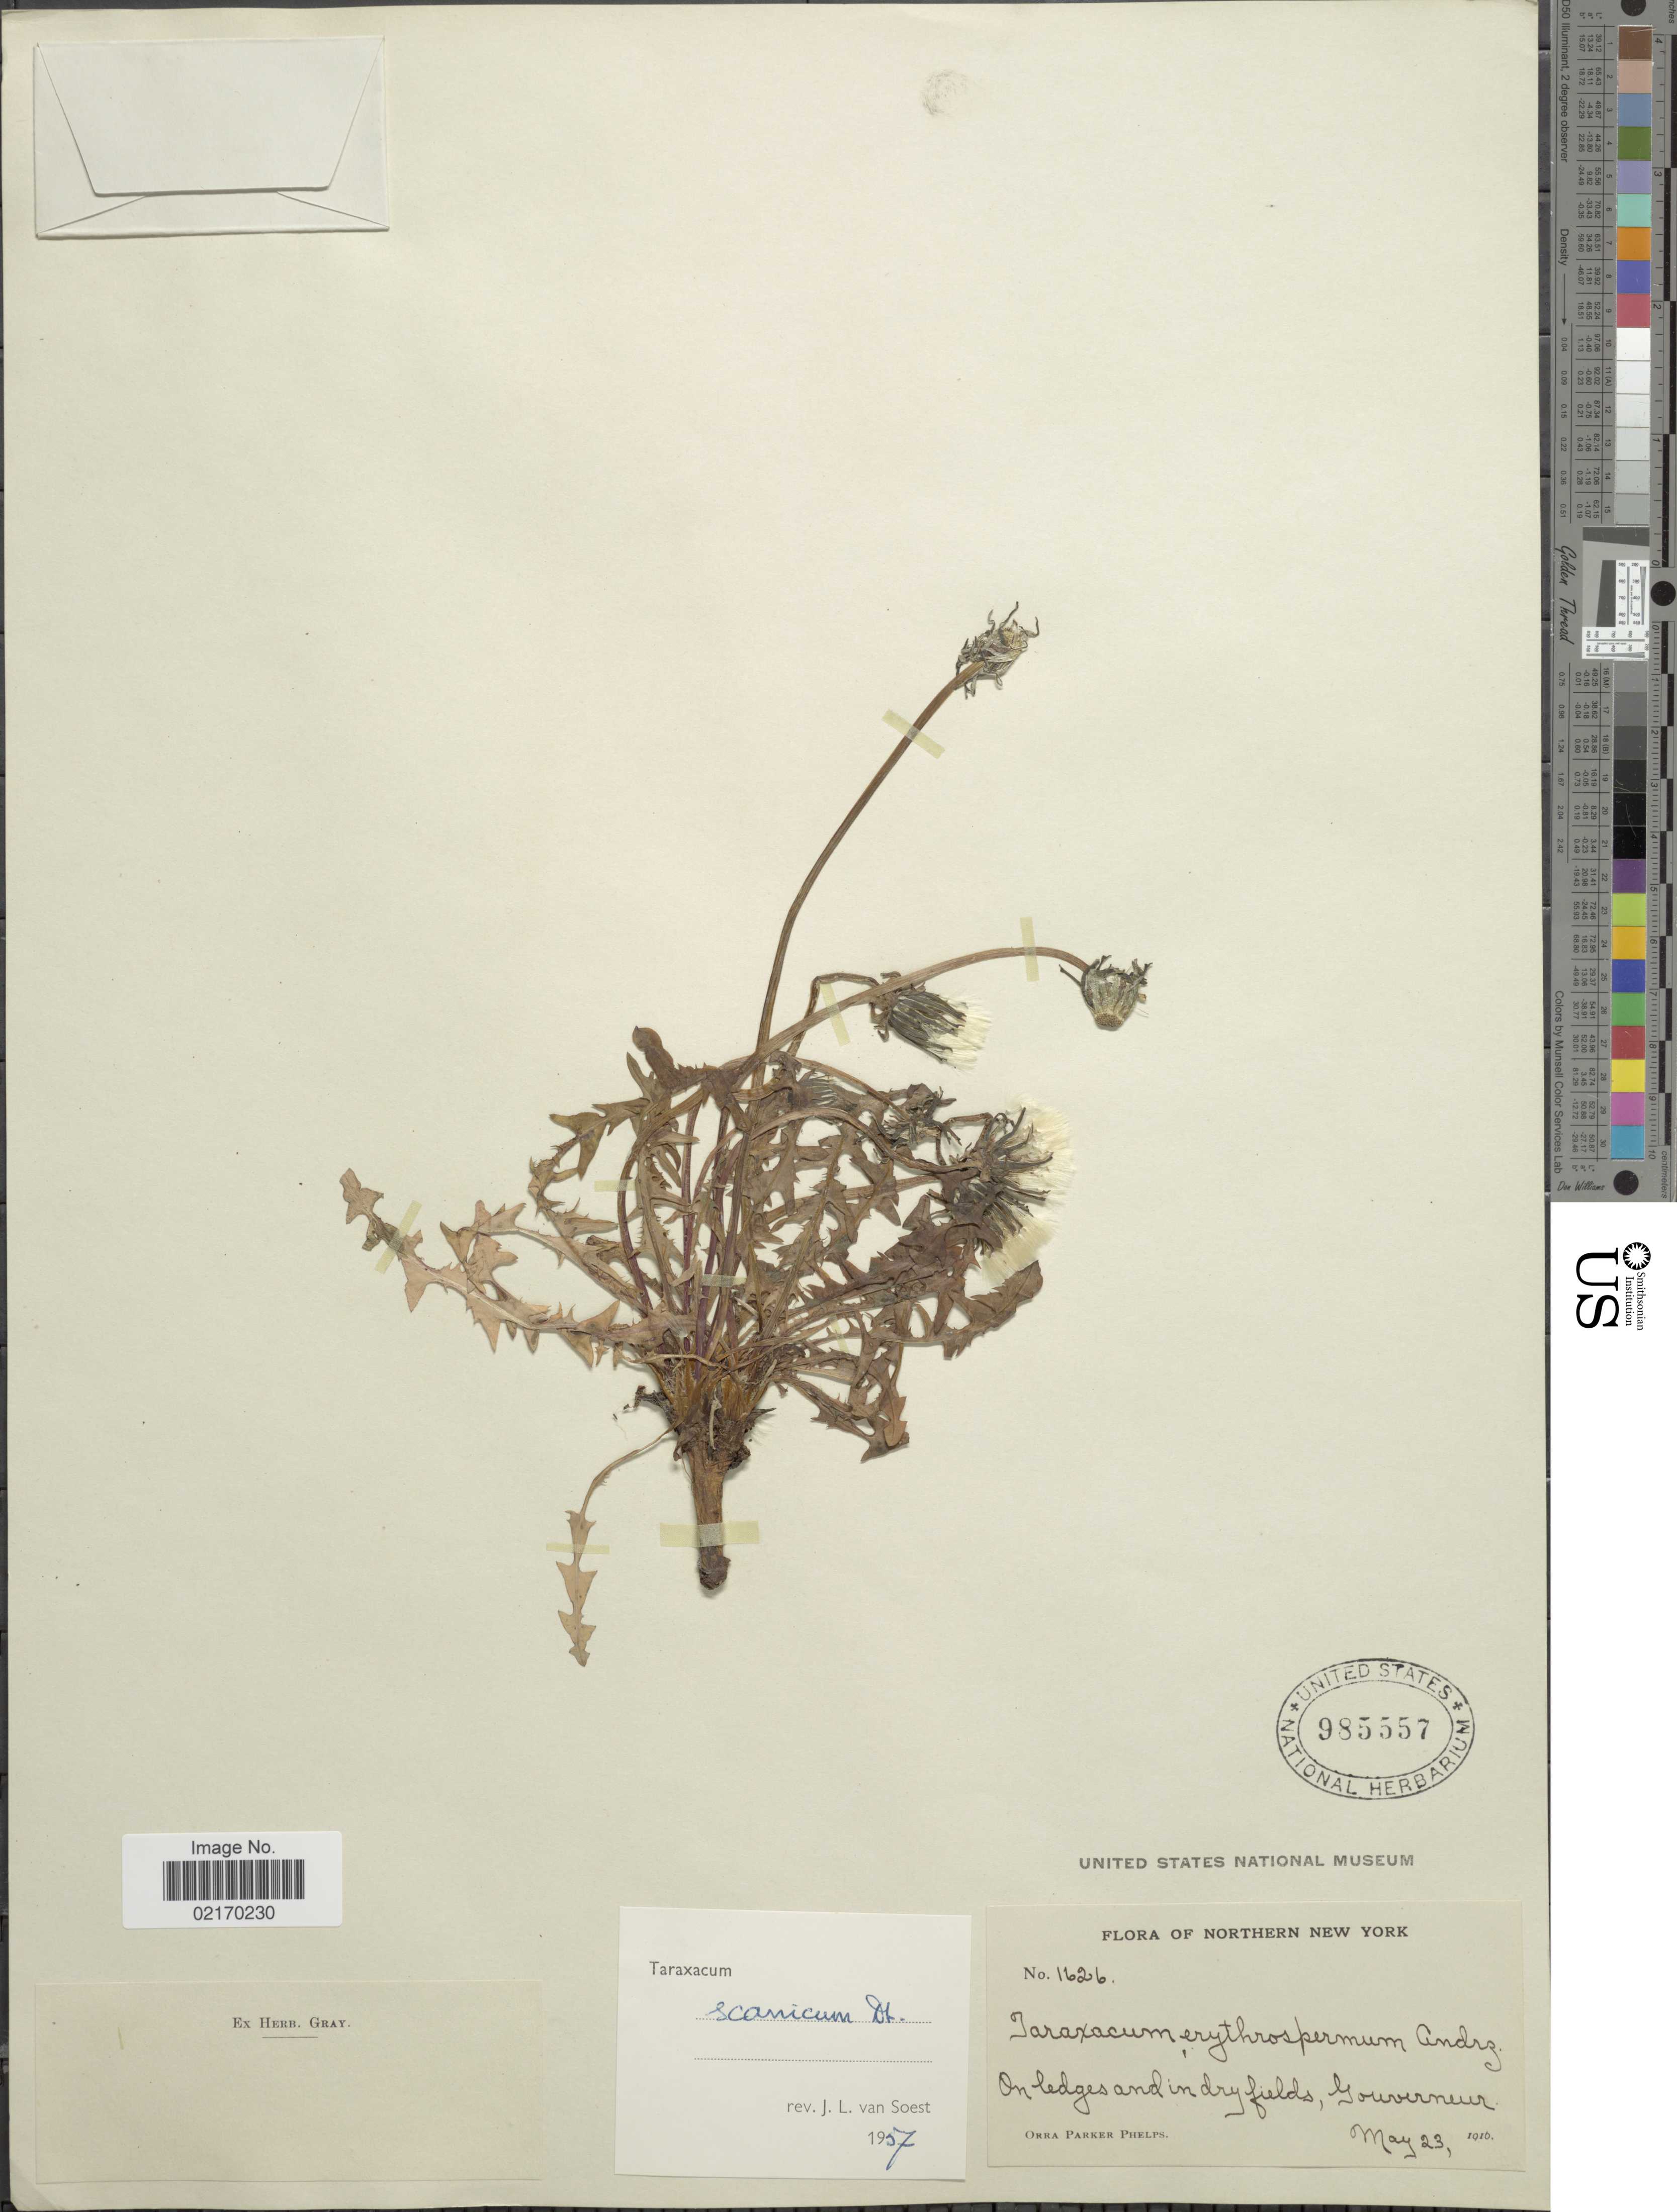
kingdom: Plantae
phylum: Tracheophyta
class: Magnoliopsida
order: Asterales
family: Asteraceae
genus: Taraxacum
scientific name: Taraxacum scanicum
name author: Dahlst.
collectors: O. P. Phelps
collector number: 1626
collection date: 1910-05-23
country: United States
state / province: New York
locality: Northern New Yrk. Gouverneur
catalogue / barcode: US 985557